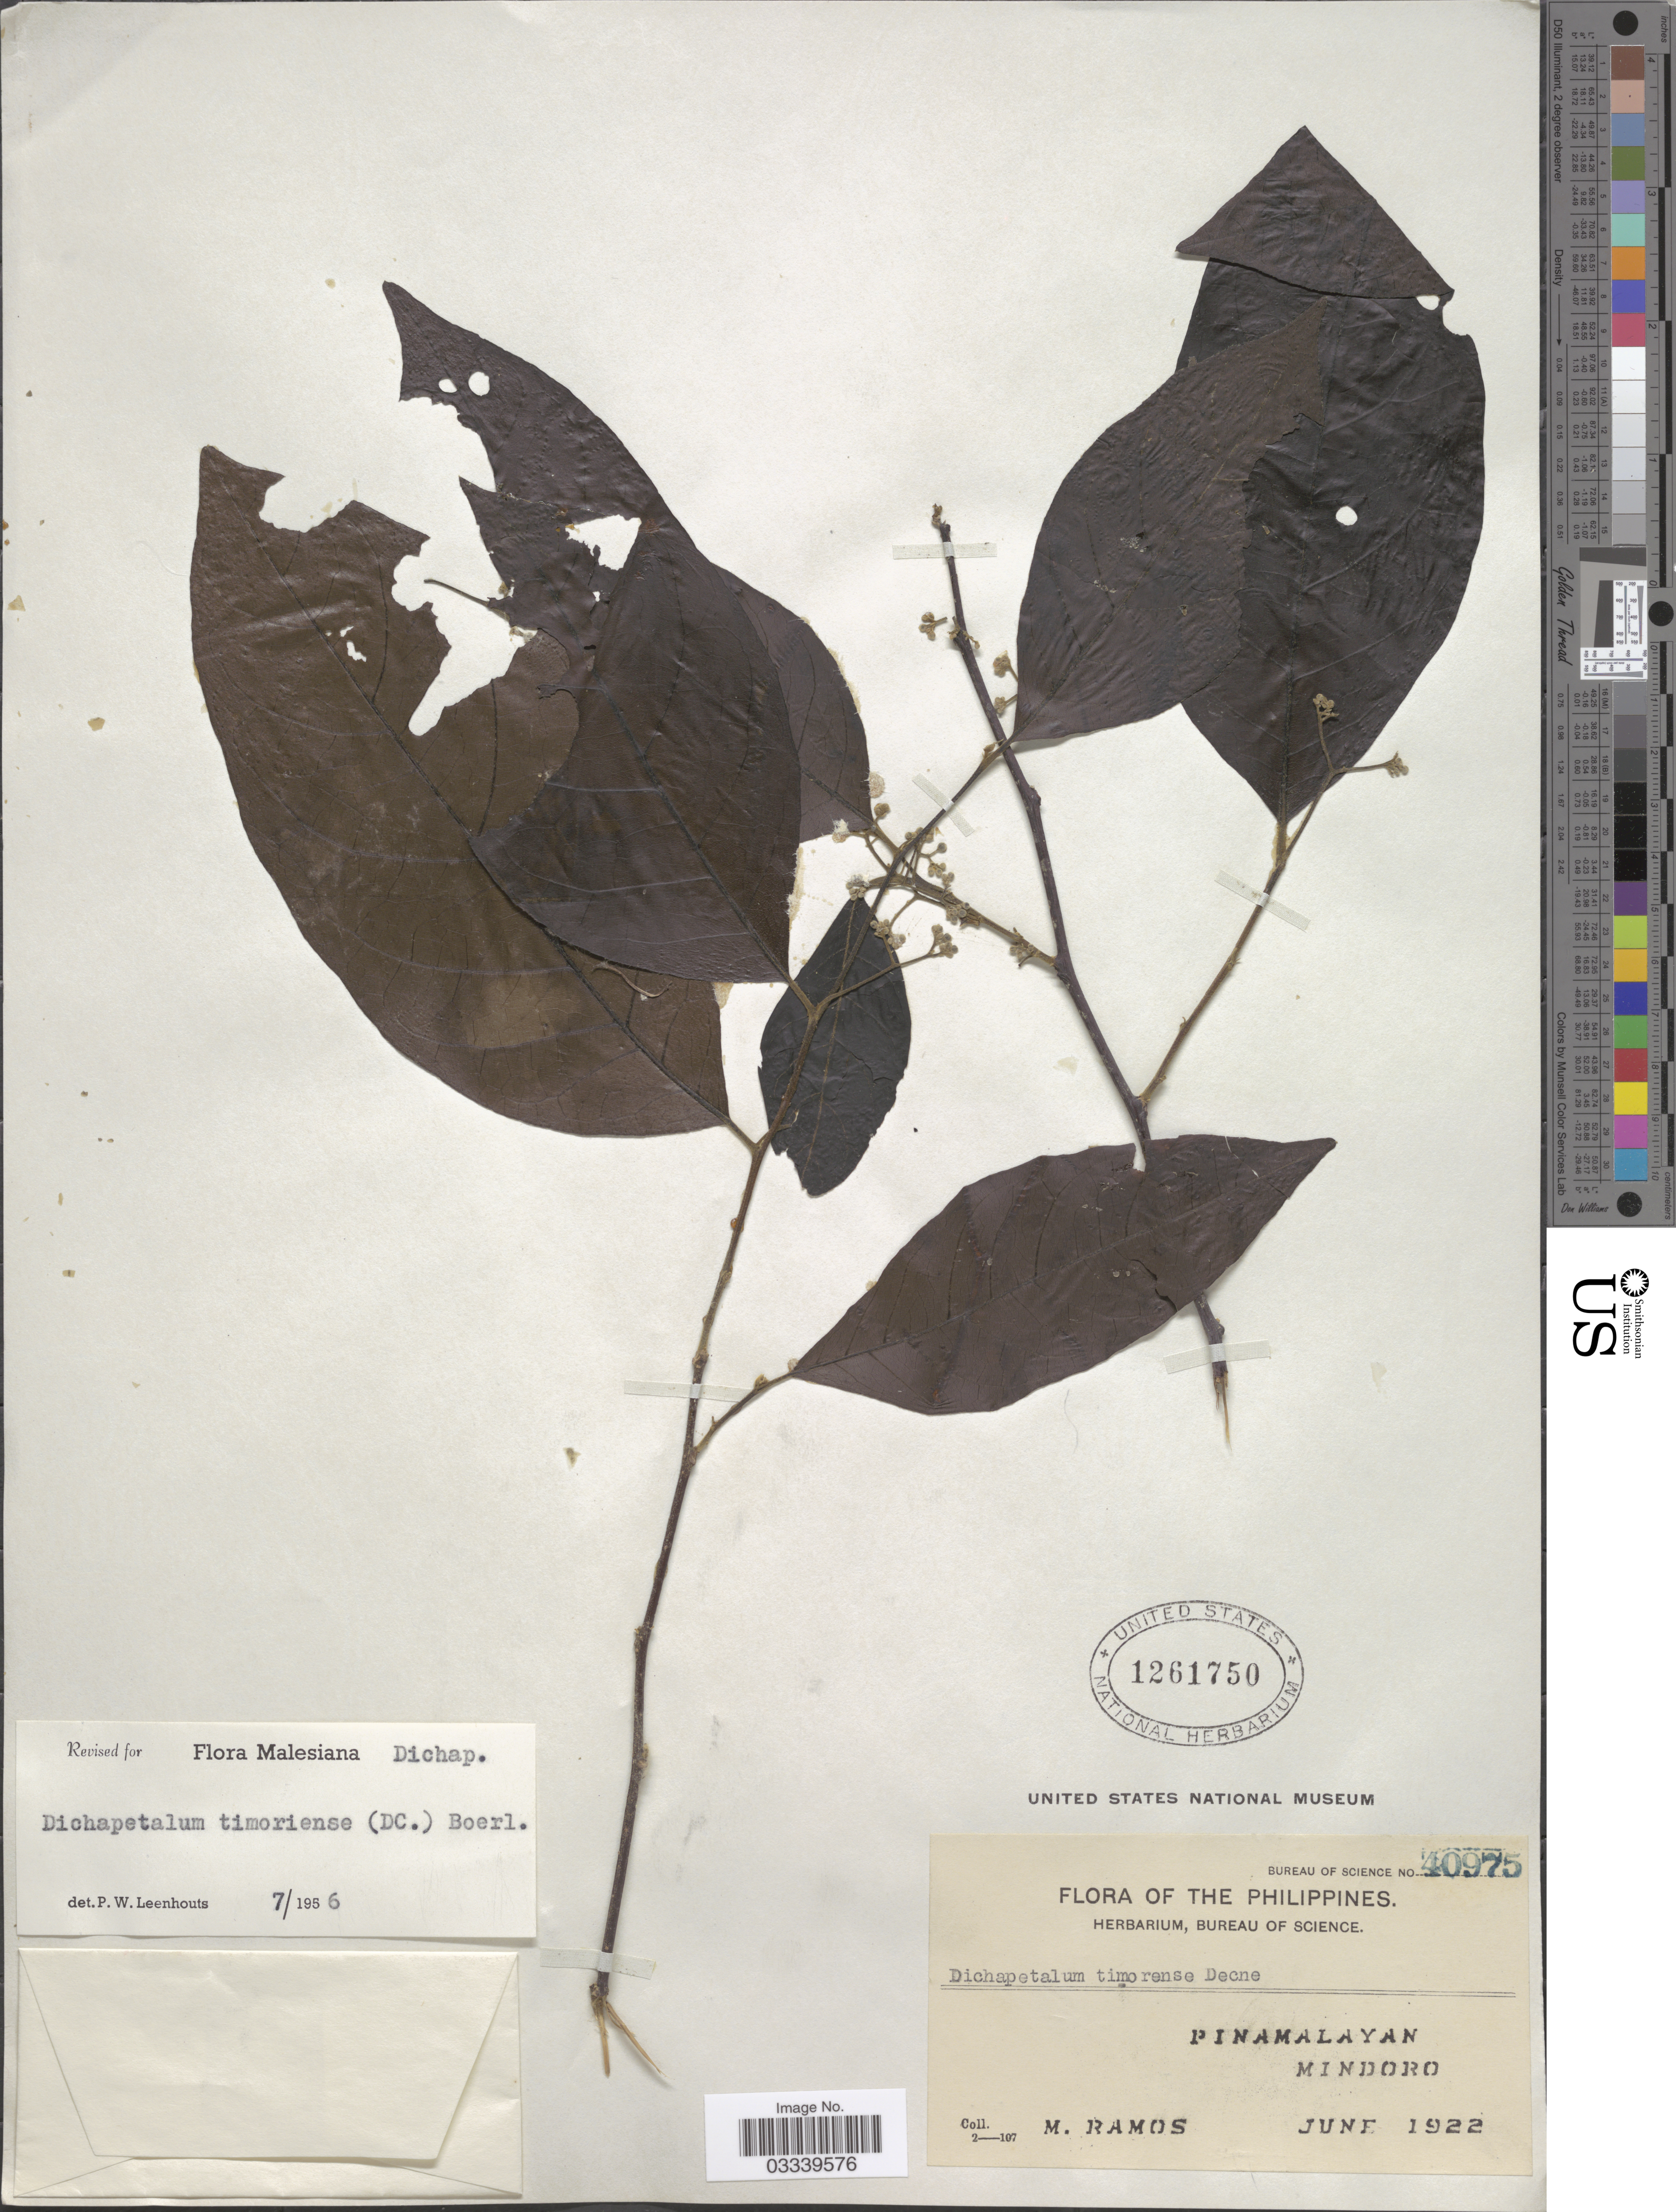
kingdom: Plantae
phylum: Tracheophyta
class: Magnoliopsida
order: Malpighiales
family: Dichapetalaceae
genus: Dichapetalum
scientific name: Dichapetalum timoriense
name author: (DC.) Boerl.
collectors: M. Ramos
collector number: Bureau of Science 40975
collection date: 1922-06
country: Philippines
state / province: Mimaropa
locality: Pinamalayan, Mindoro.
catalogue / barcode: US 1261750